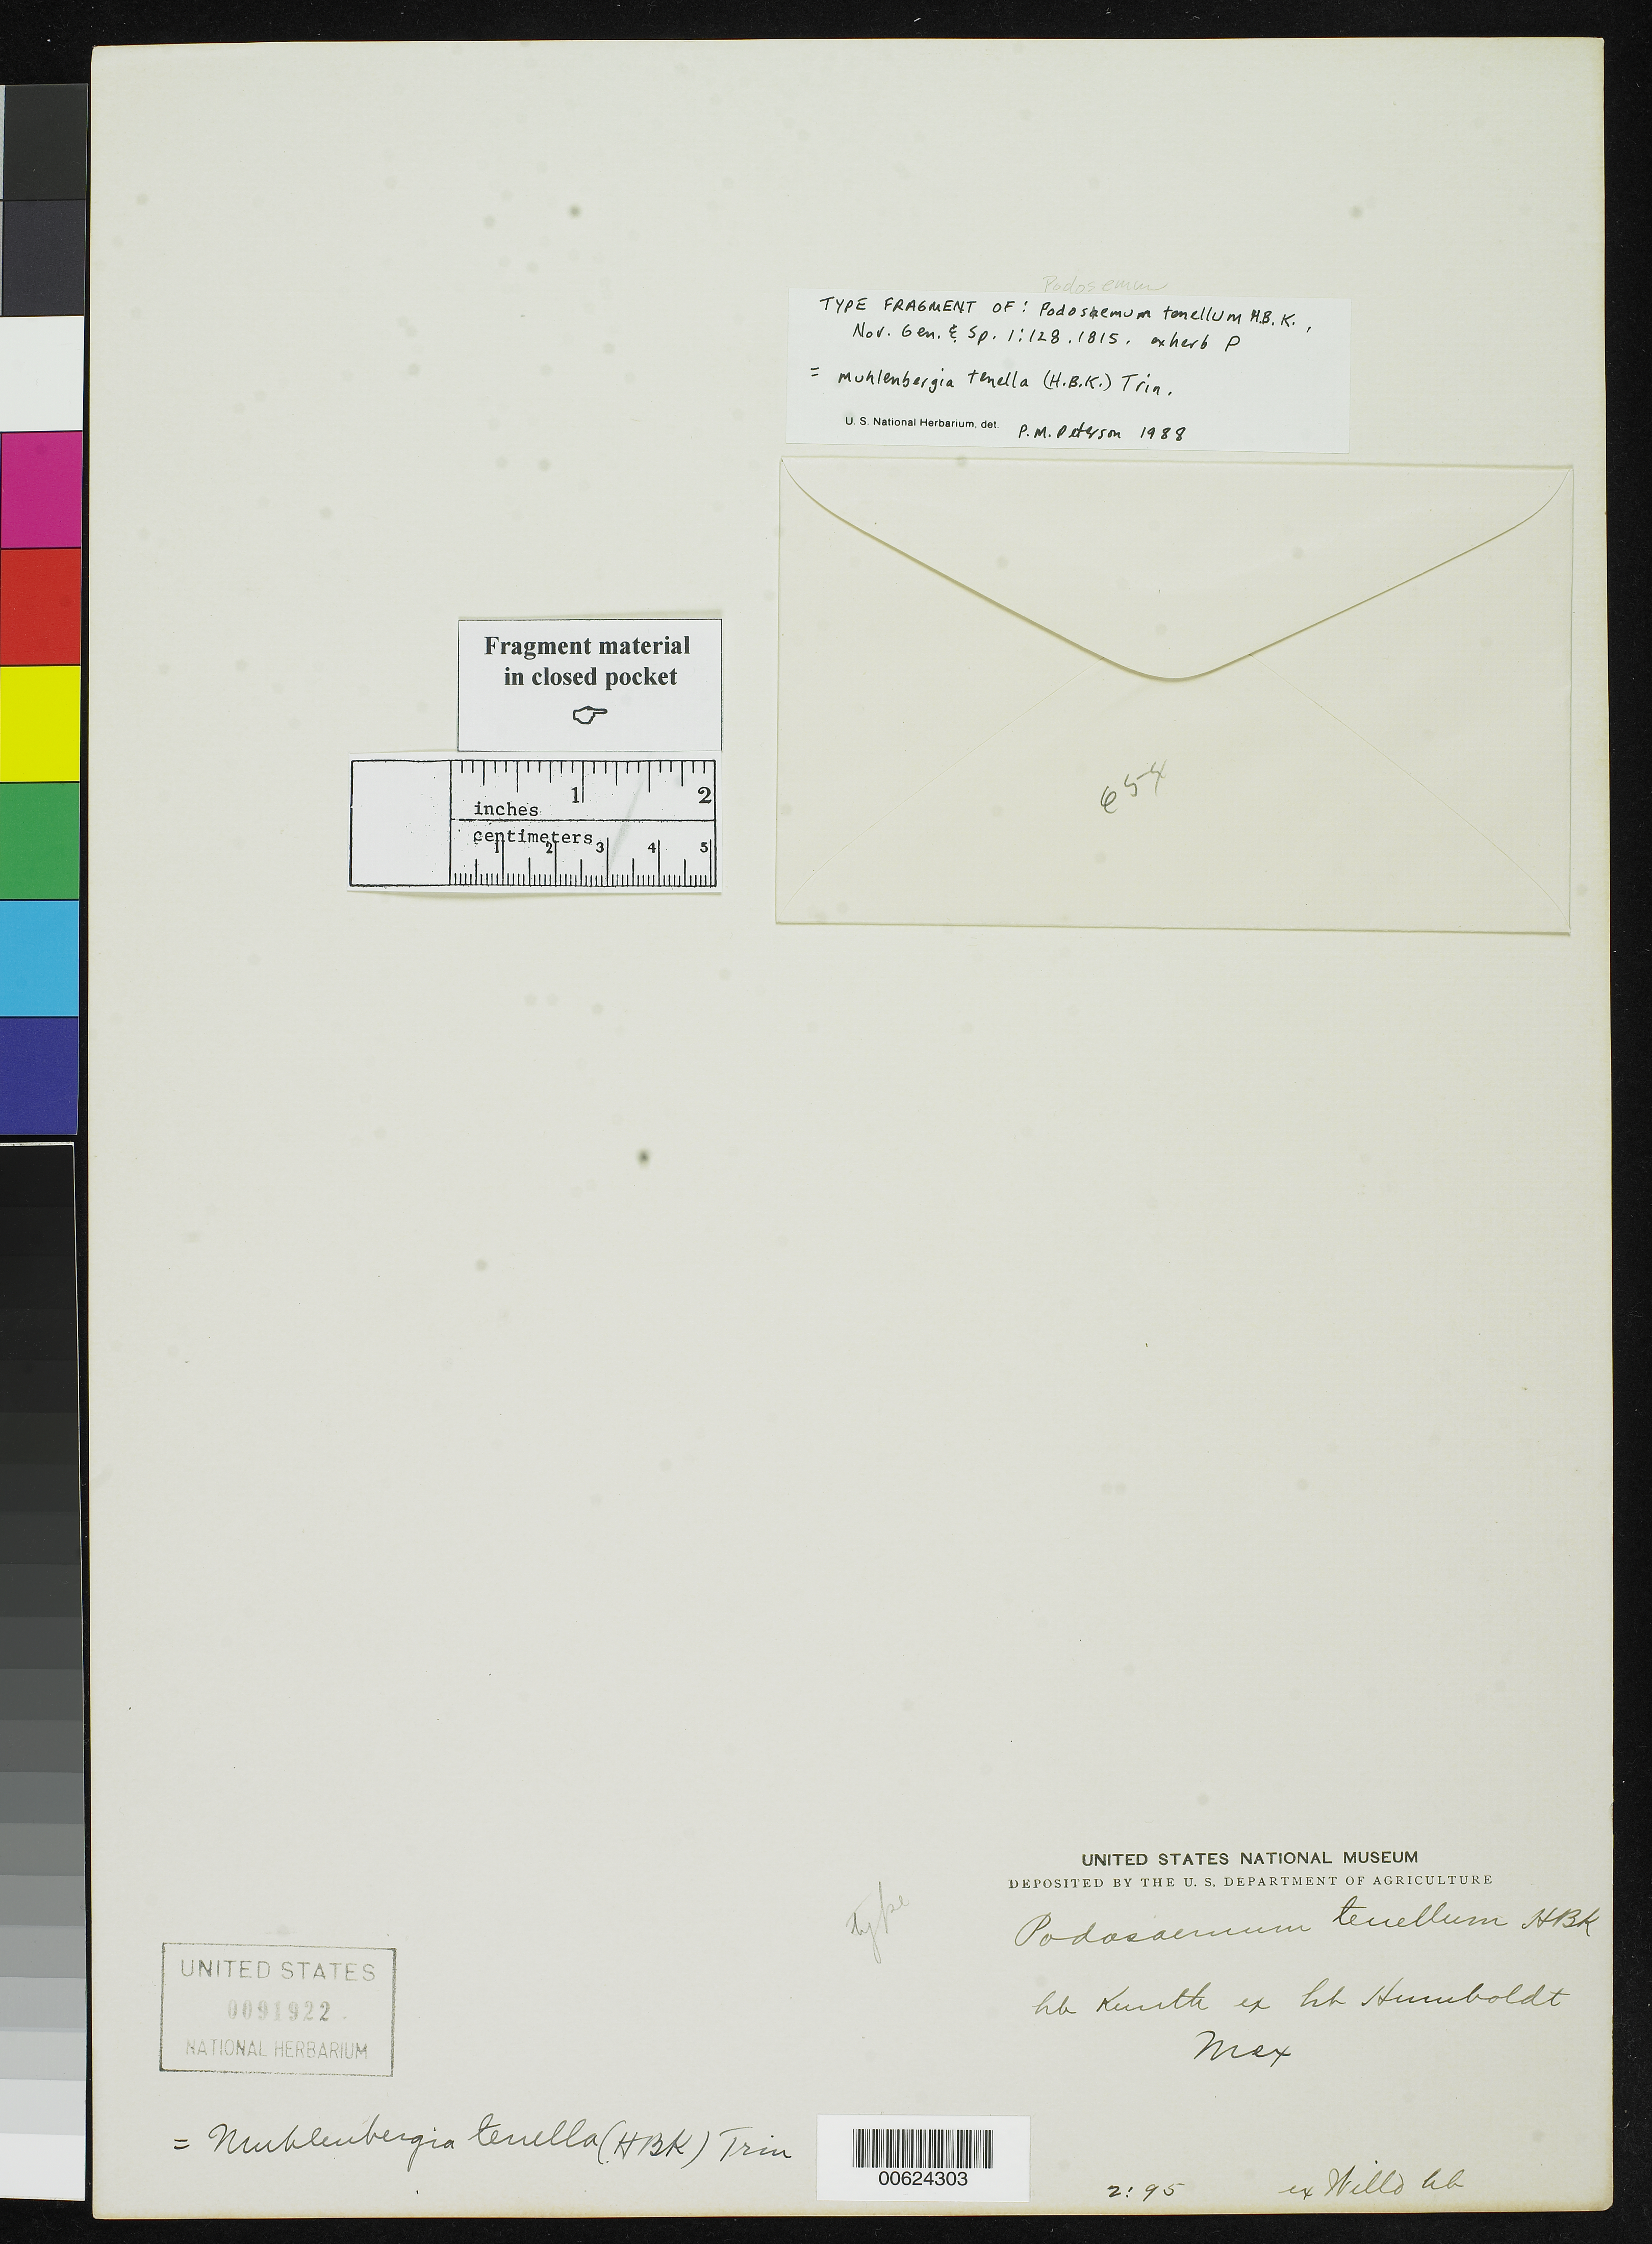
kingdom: Plantae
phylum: Tracheophyta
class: Liliopsida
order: Poales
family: Poaceae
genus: Podosemum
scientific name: Podosemum tenellum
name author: Kunth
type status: Type Fragment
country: Mexico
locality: E of Monserrat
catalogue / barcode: US 91922